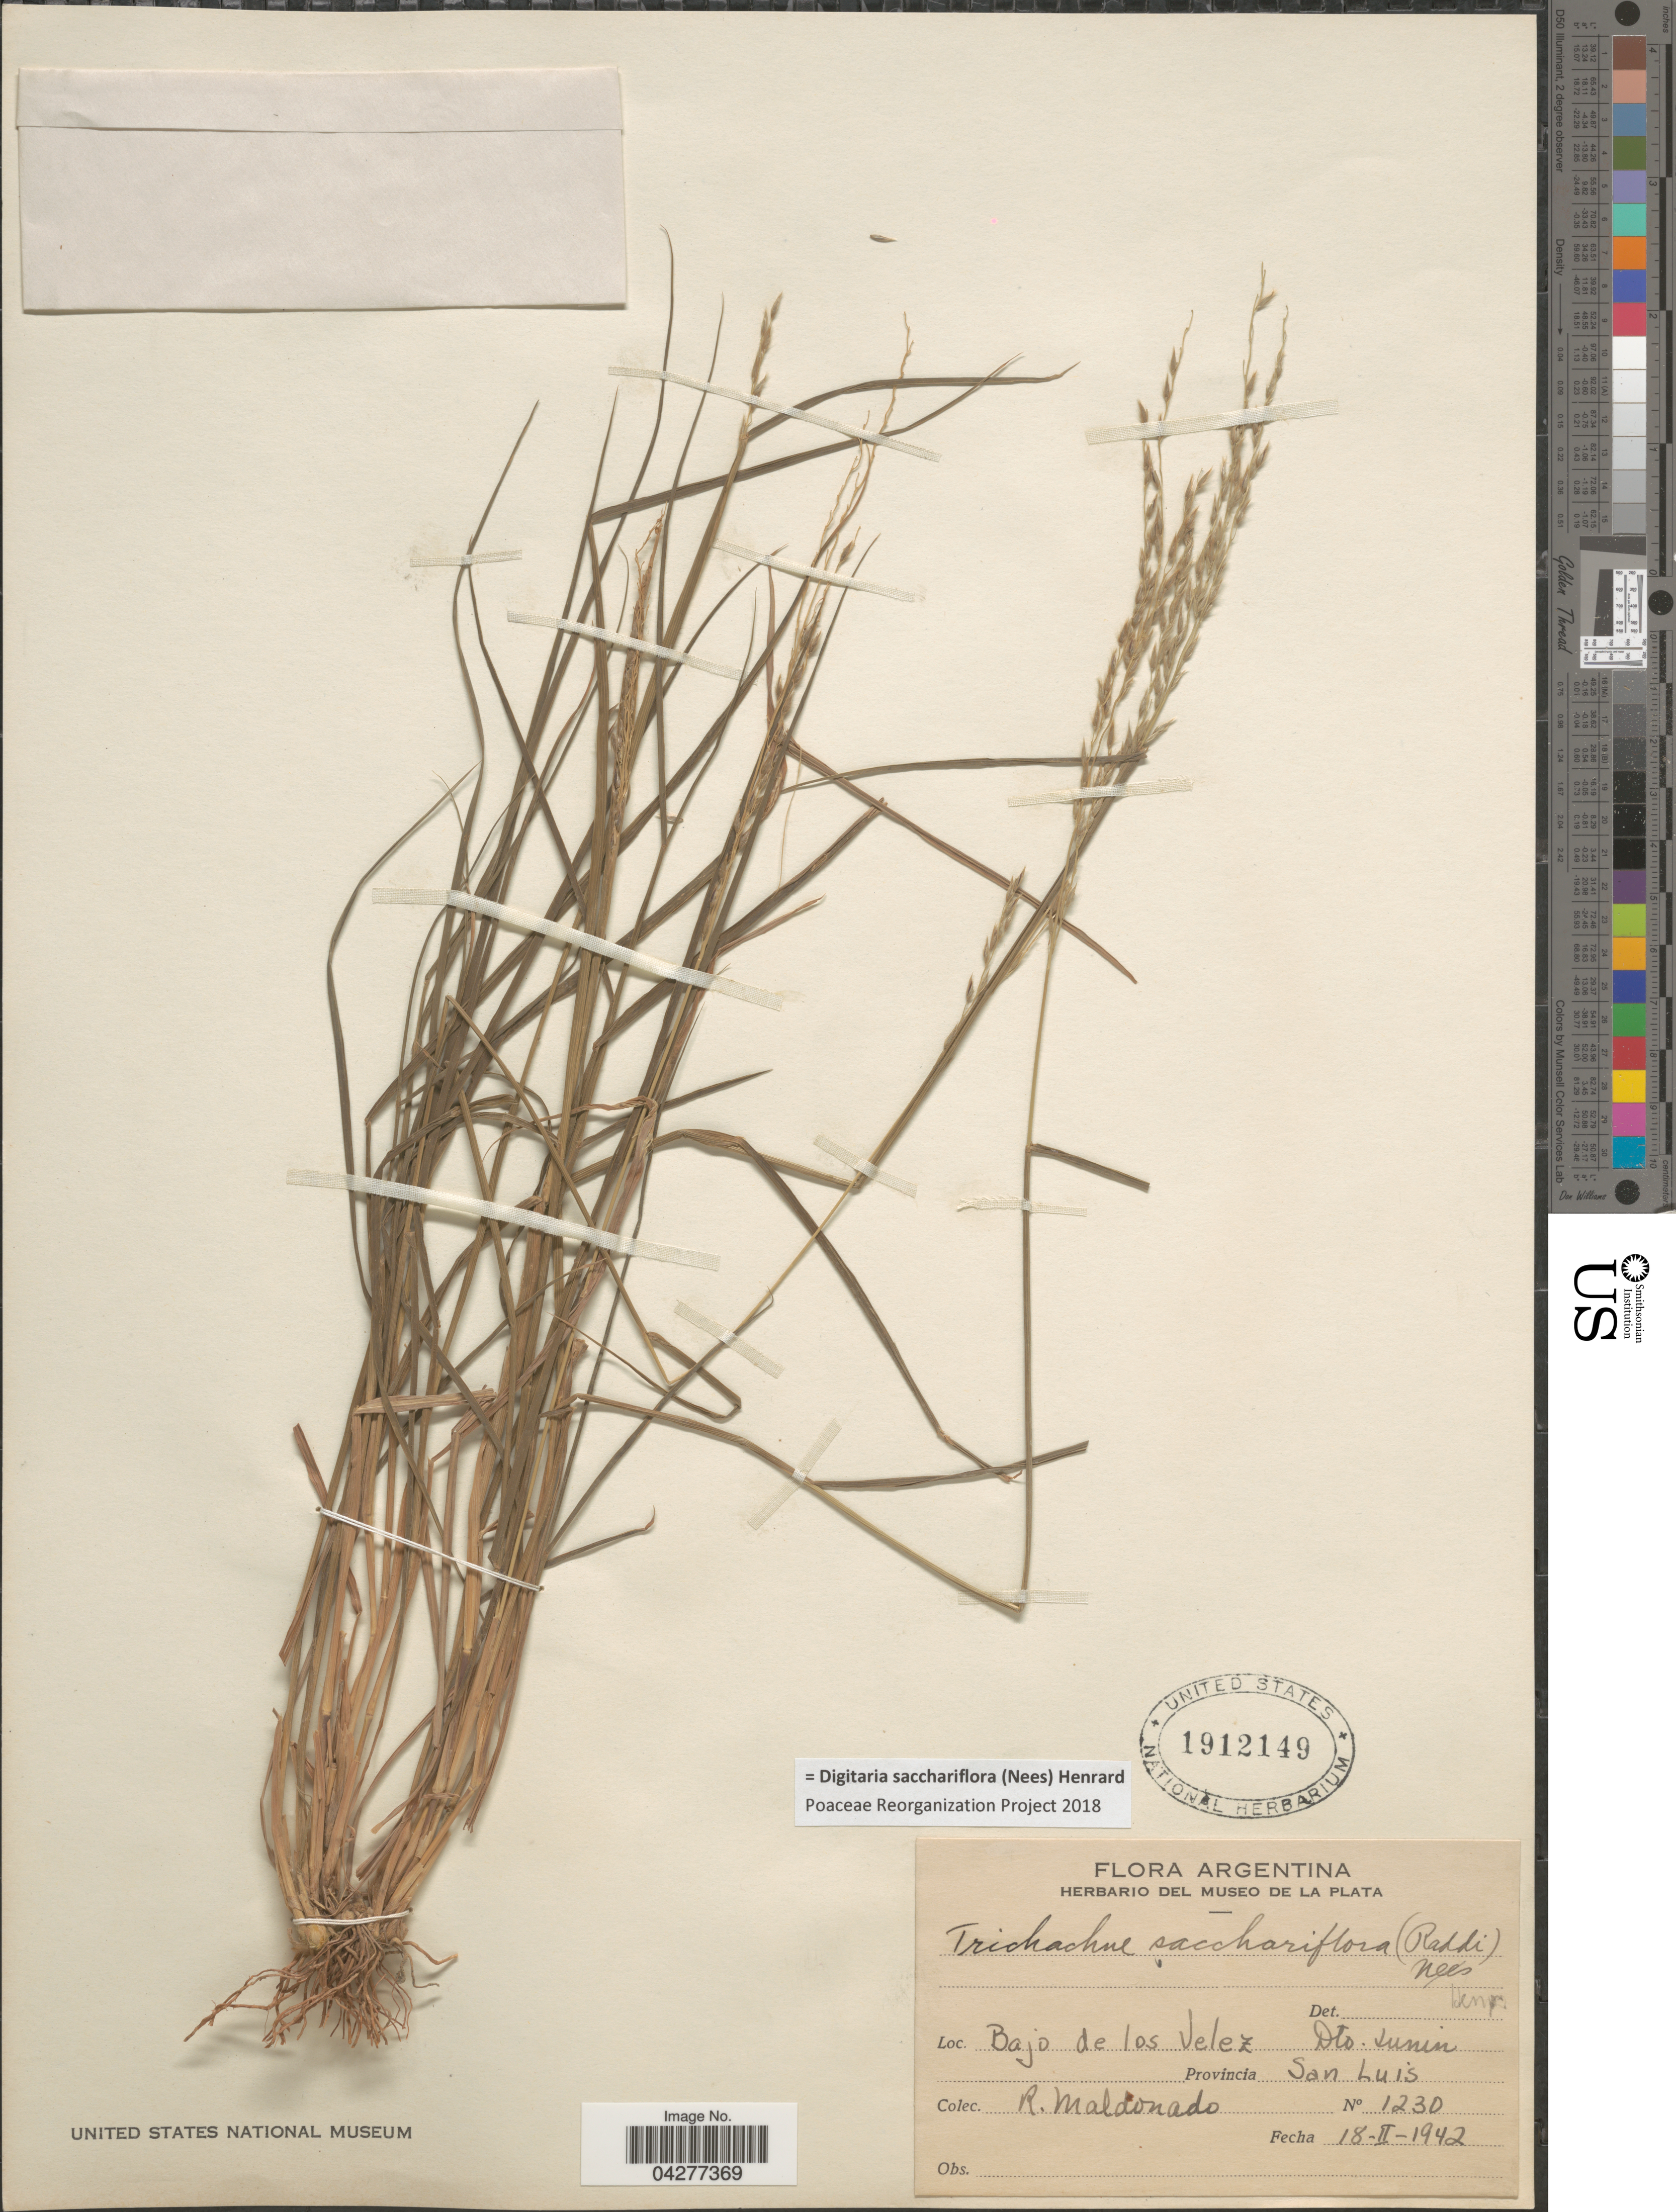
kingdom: Plantae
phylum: Tracheophyta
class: Liliopsida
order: Poales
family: Poaceae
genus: Digitaria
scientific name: Digitaria sacchariflora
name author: (Nees) Henr.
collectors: R. Maldonado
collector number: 1230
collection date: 1942-02-18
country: Argentina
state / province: San Luis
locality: Bajo de los Velez. Dto. Junin.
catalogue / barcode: US 1912149